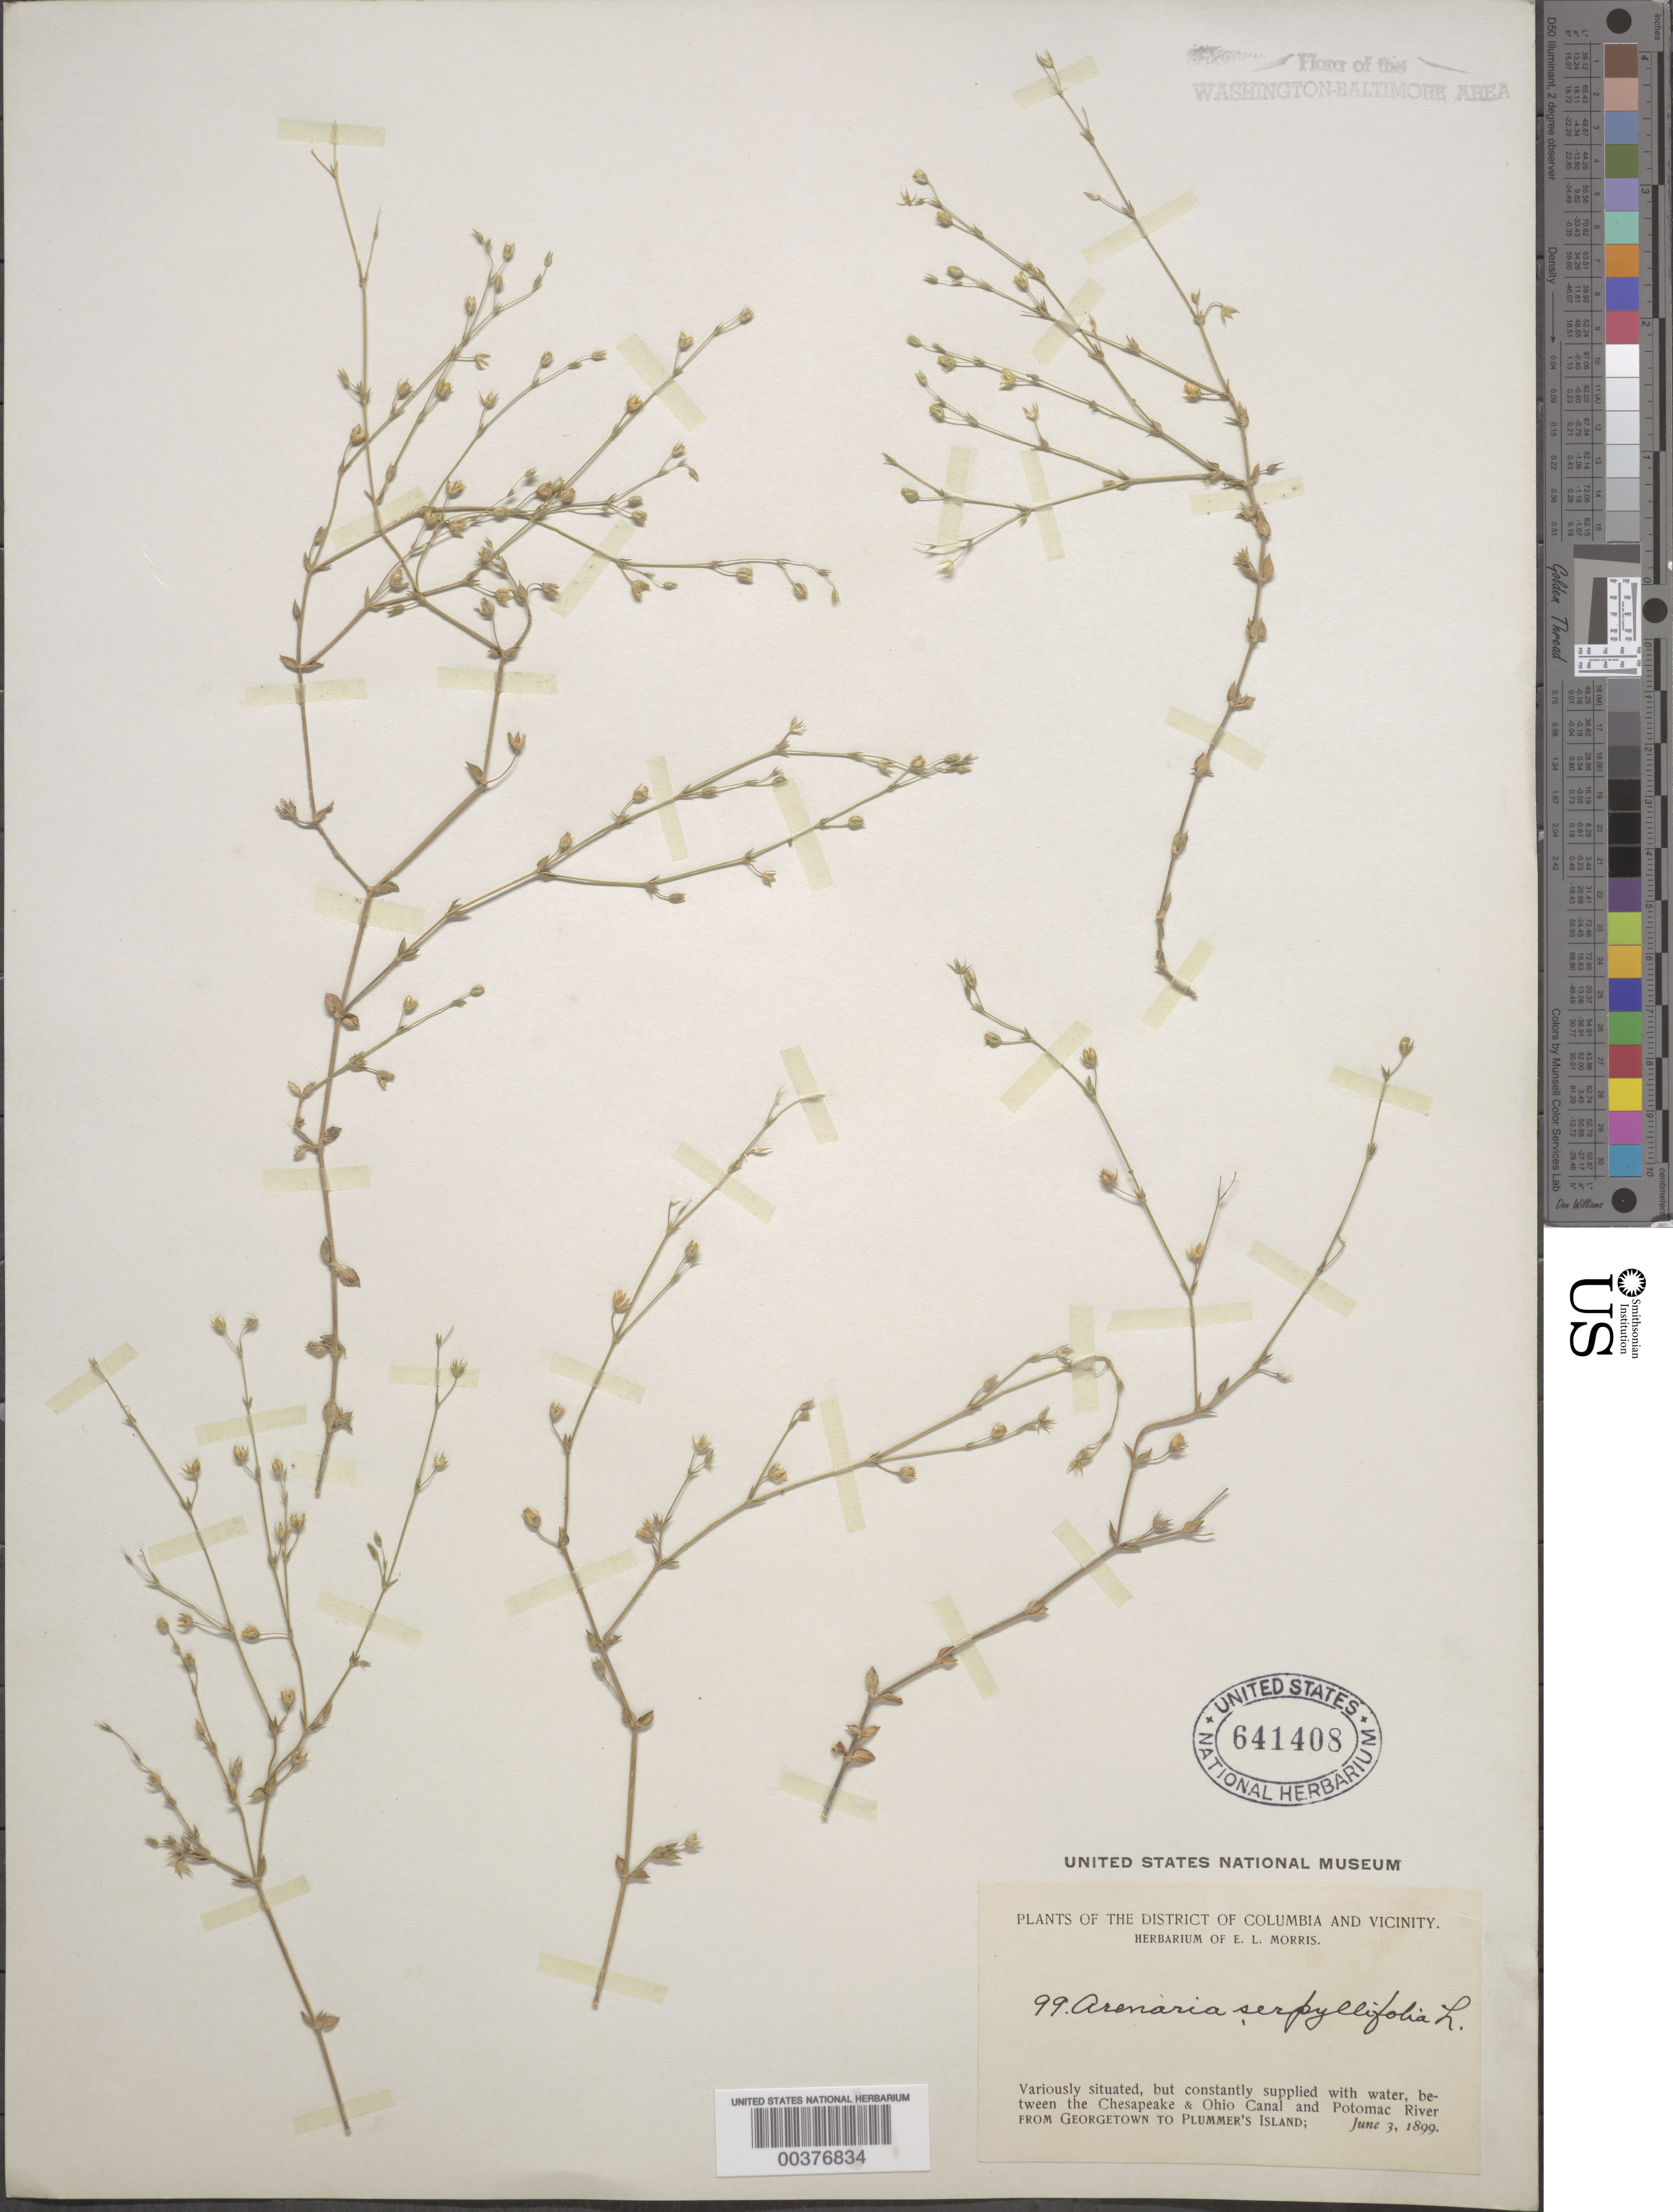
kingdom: Plantae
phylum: Tracheophyta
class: Magnoliopsida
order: Caryophyllales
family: Caryophyllaceae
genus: Arenaria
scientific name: Arenaria serpyllifolia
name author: L.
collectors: E. L. Morris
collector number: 99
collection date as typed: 03 Jun 1899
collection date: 1899-06-03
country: United States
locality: From Georgetown to Plummers Island between the River and the Canal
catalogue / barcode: US 641408